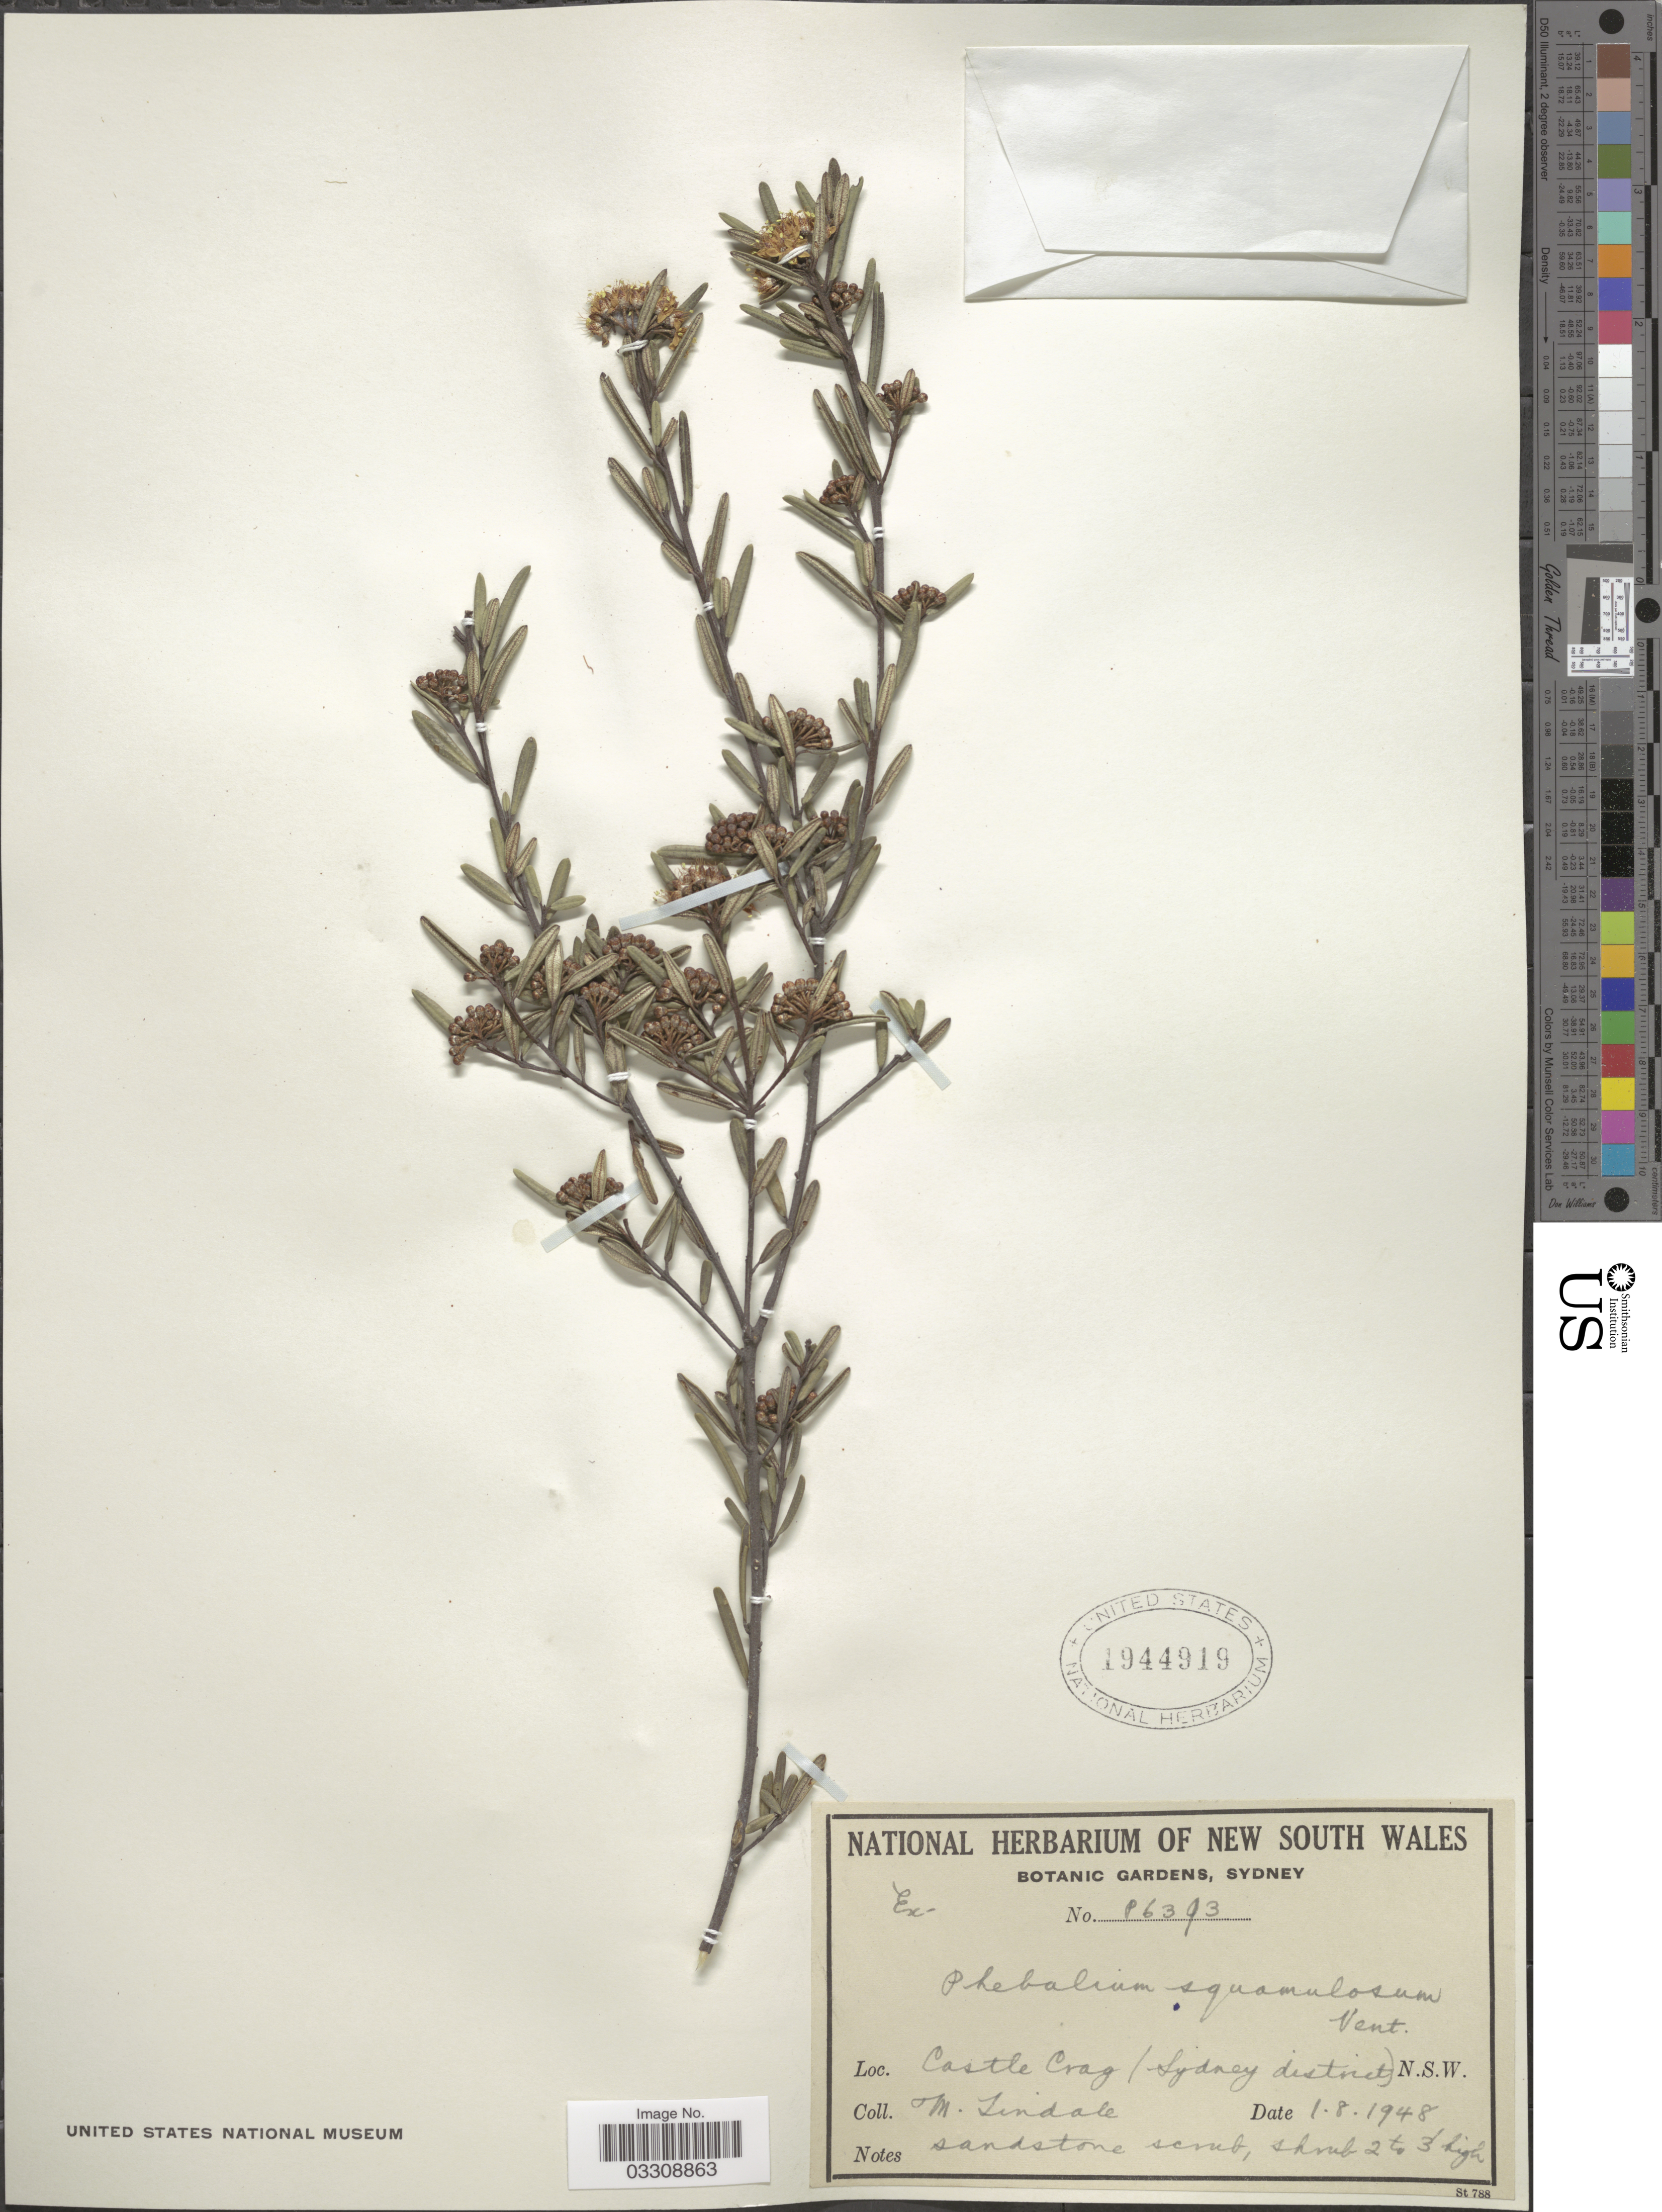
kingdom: Plantae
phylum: Tracheophyta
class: Magnoliopsida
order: Sapindales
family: Rutaceae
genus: Phebalium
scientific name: Phebalium squamulosum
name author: Vent.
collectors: M. D. Tindale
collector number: P6393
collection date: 1948-08-01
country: Australia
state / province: New South Wales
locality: Castle Crag (Sydney district).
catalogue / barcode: US 1944919